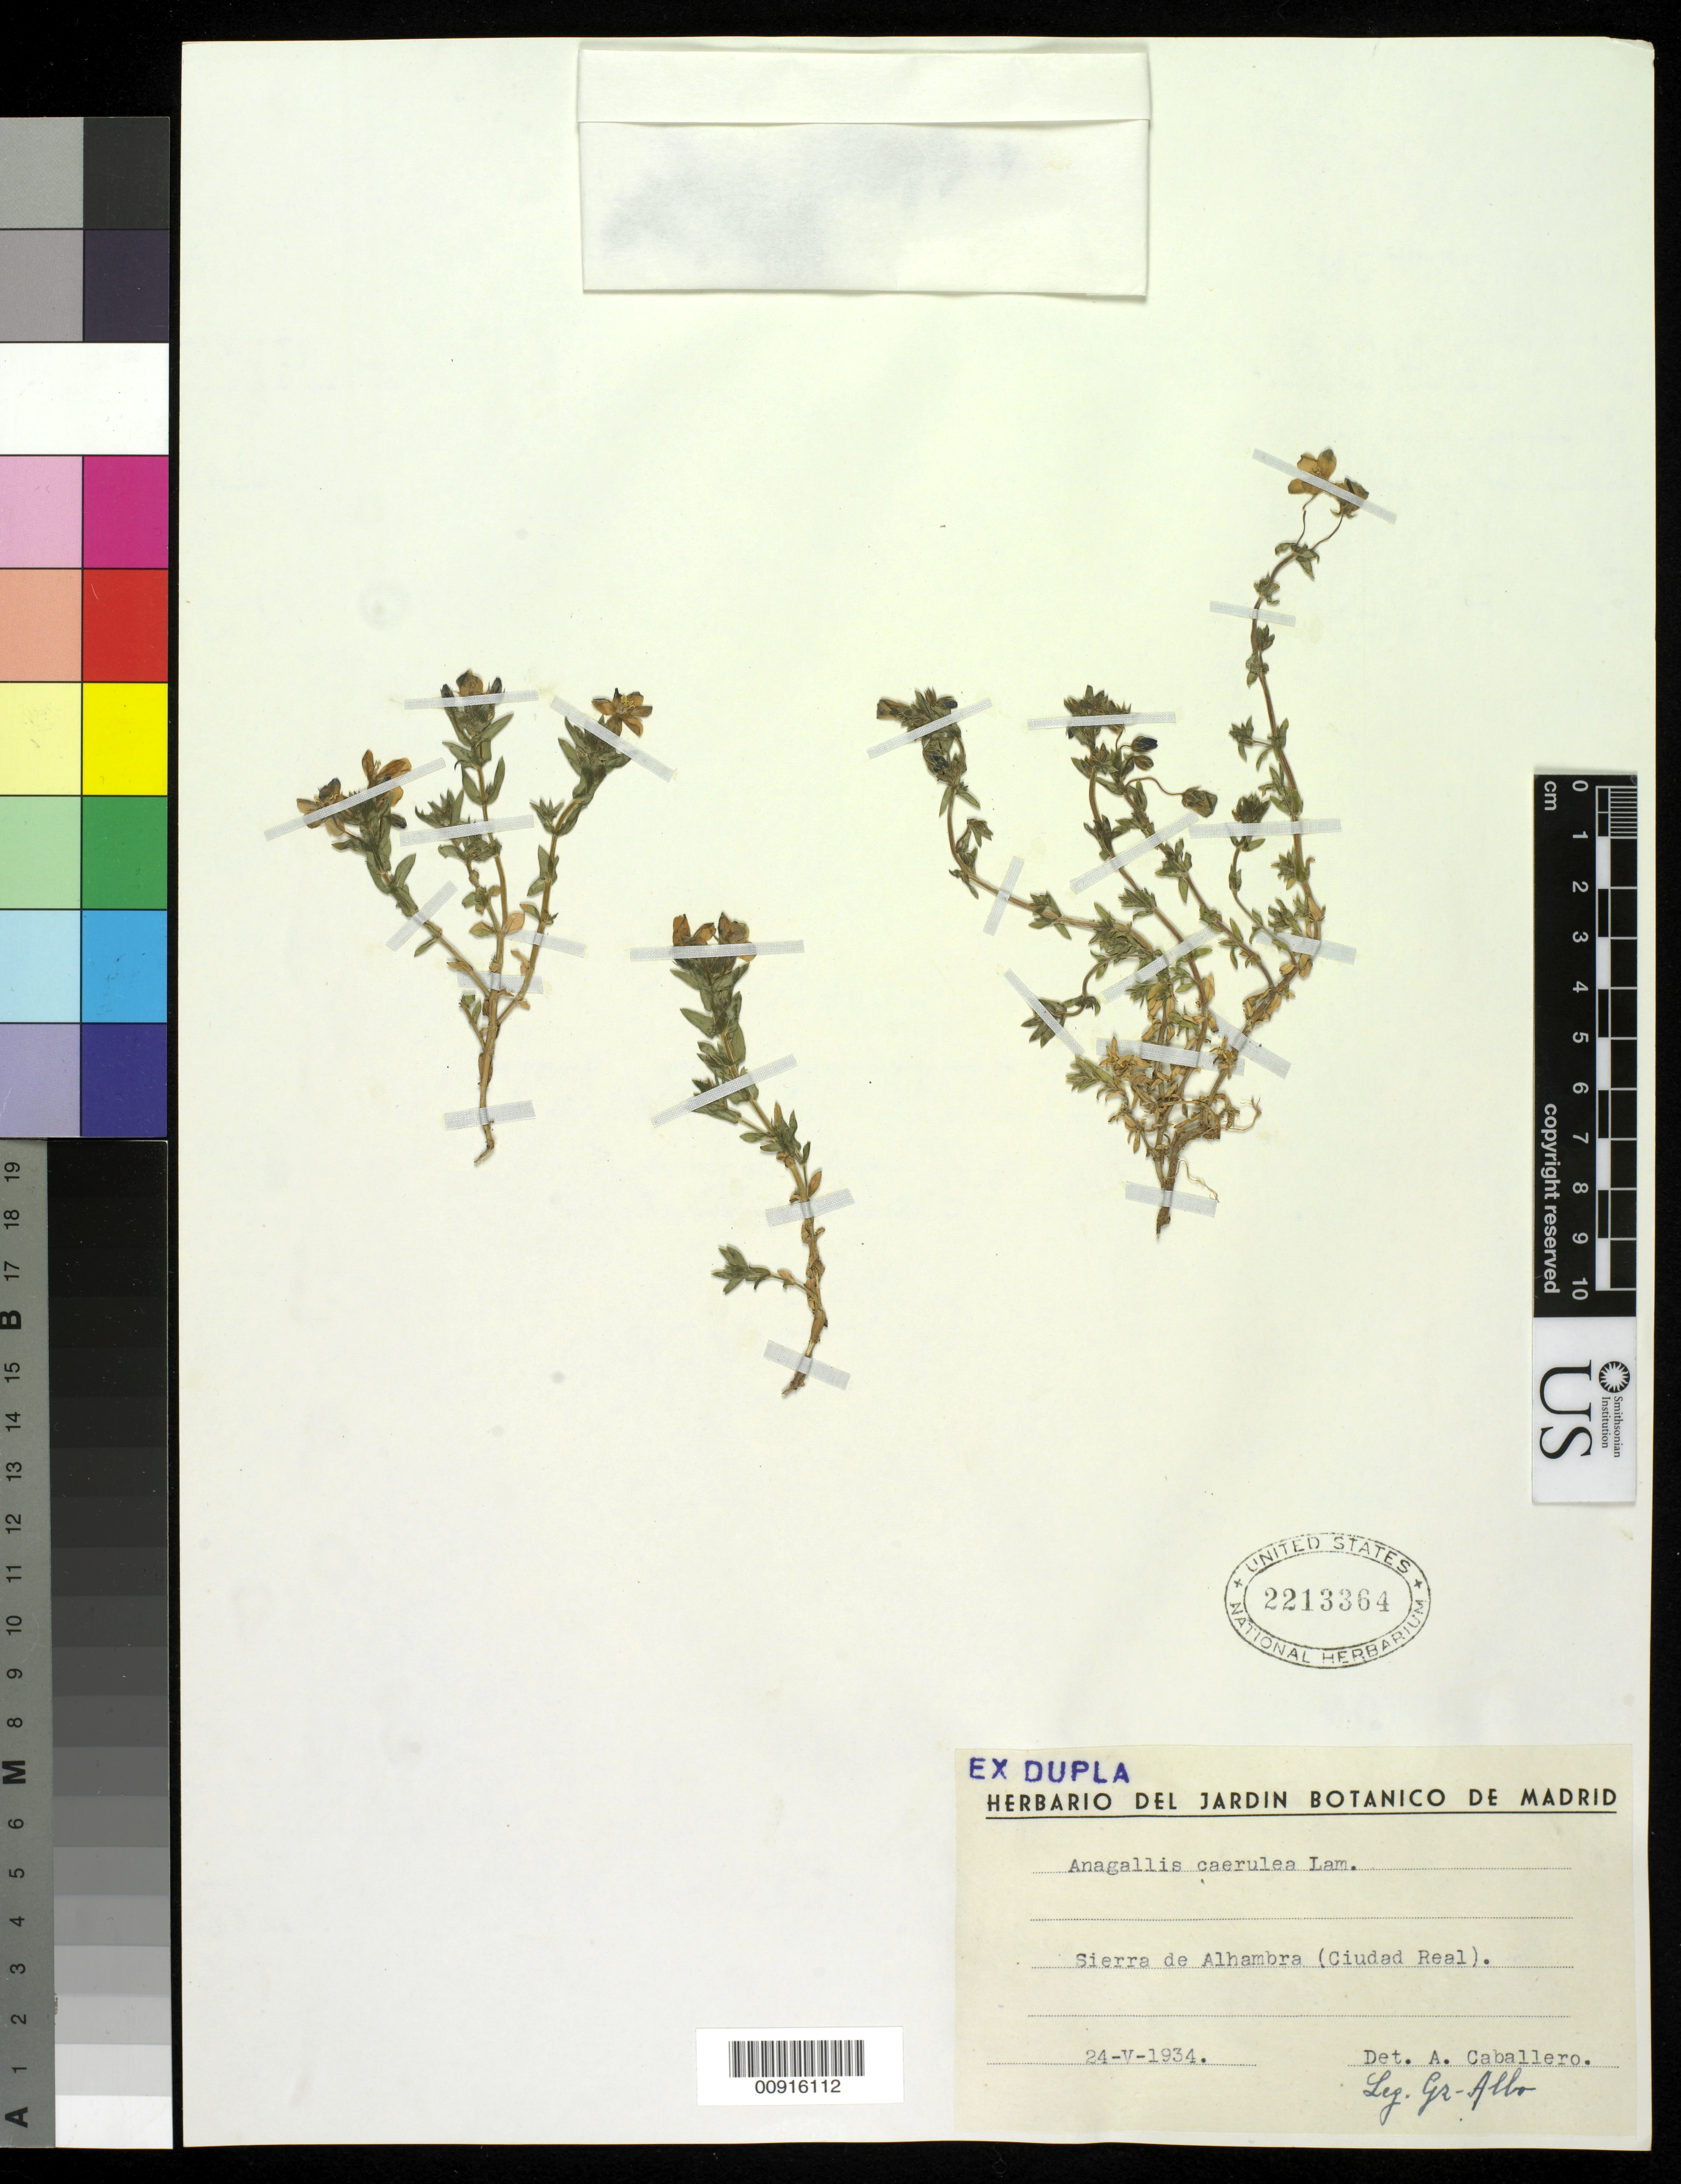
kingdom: Plantae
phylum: Tracheophyta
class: Magnoliopsida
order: Ericales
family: Primulaceae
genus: Anagallis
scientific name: Anagallis caerulea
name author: L.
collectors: -. Albo G.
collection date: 1934-05-24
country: Spain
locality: Sierra de Alhambra (Ciudad Real)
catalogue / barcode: US 2213364